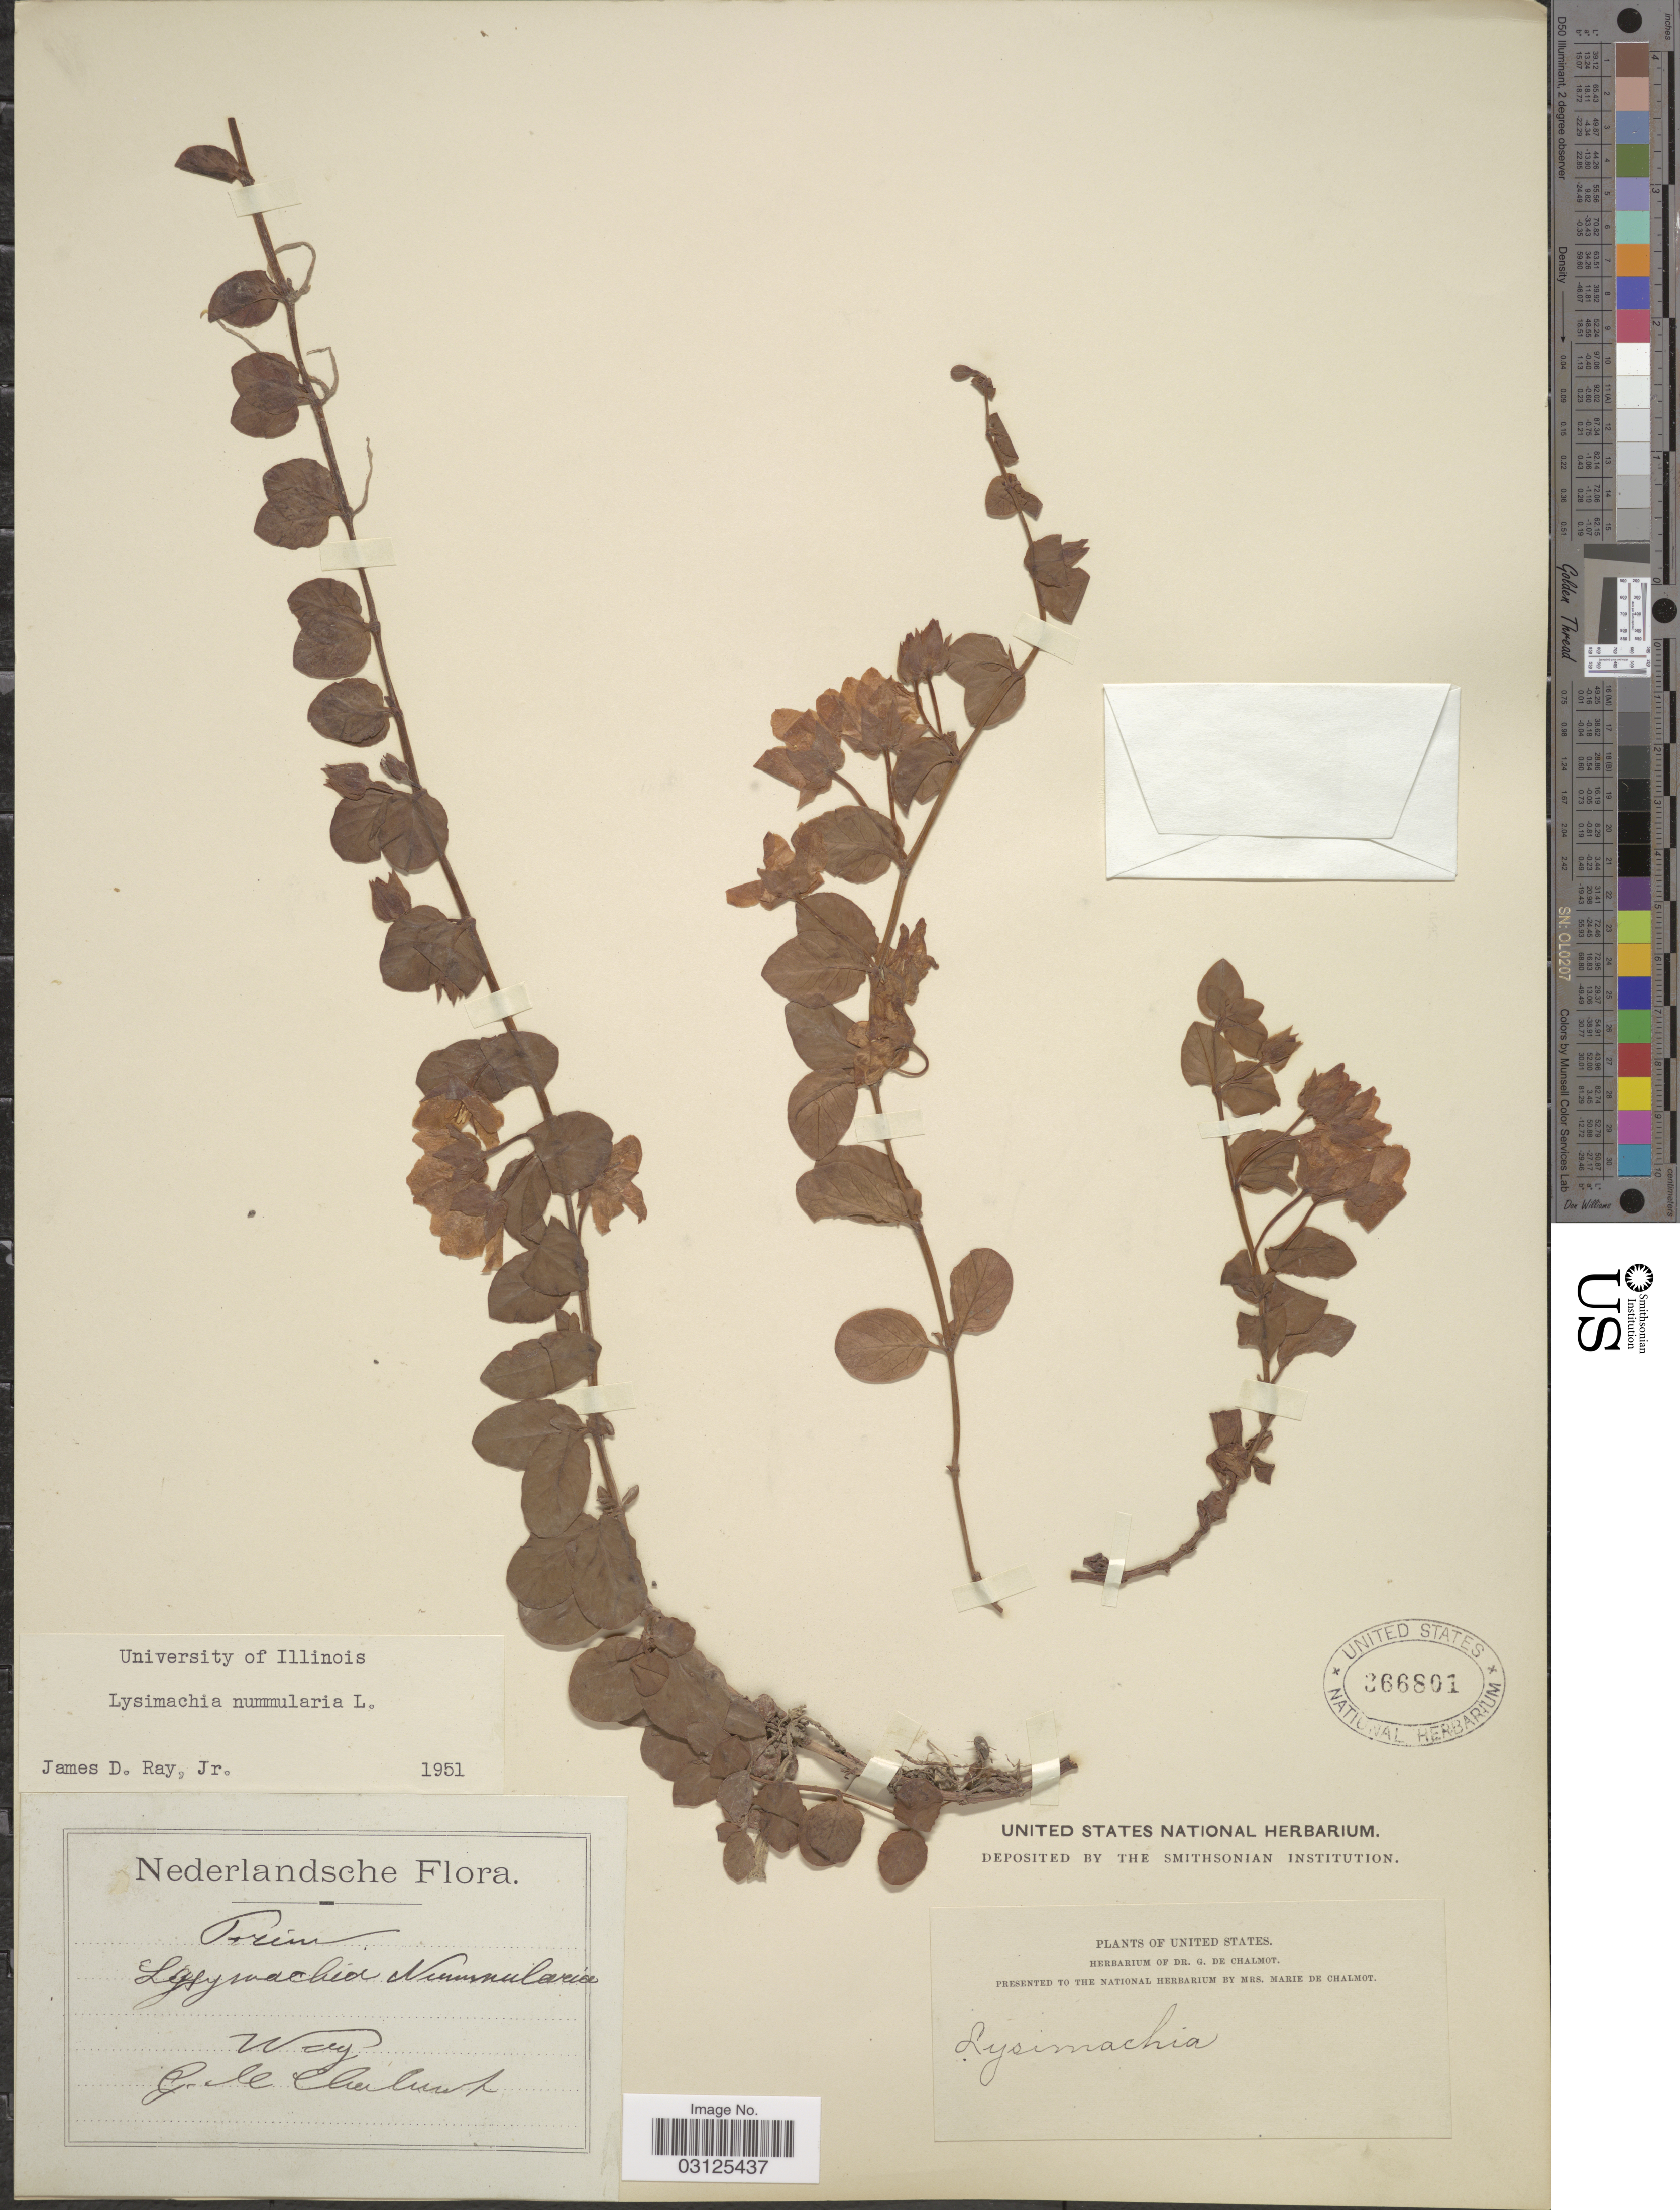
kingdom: Plantae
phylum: Tracheophyta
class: Magnoliopsida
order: Ericales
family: Primulaceae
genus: Lysimachia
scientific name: Lysimachia nummularia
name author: L.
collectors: G. de Chalmot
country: Netherlands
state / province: Gelderland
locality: Nederlansche, Wag.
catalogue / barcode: US 366801